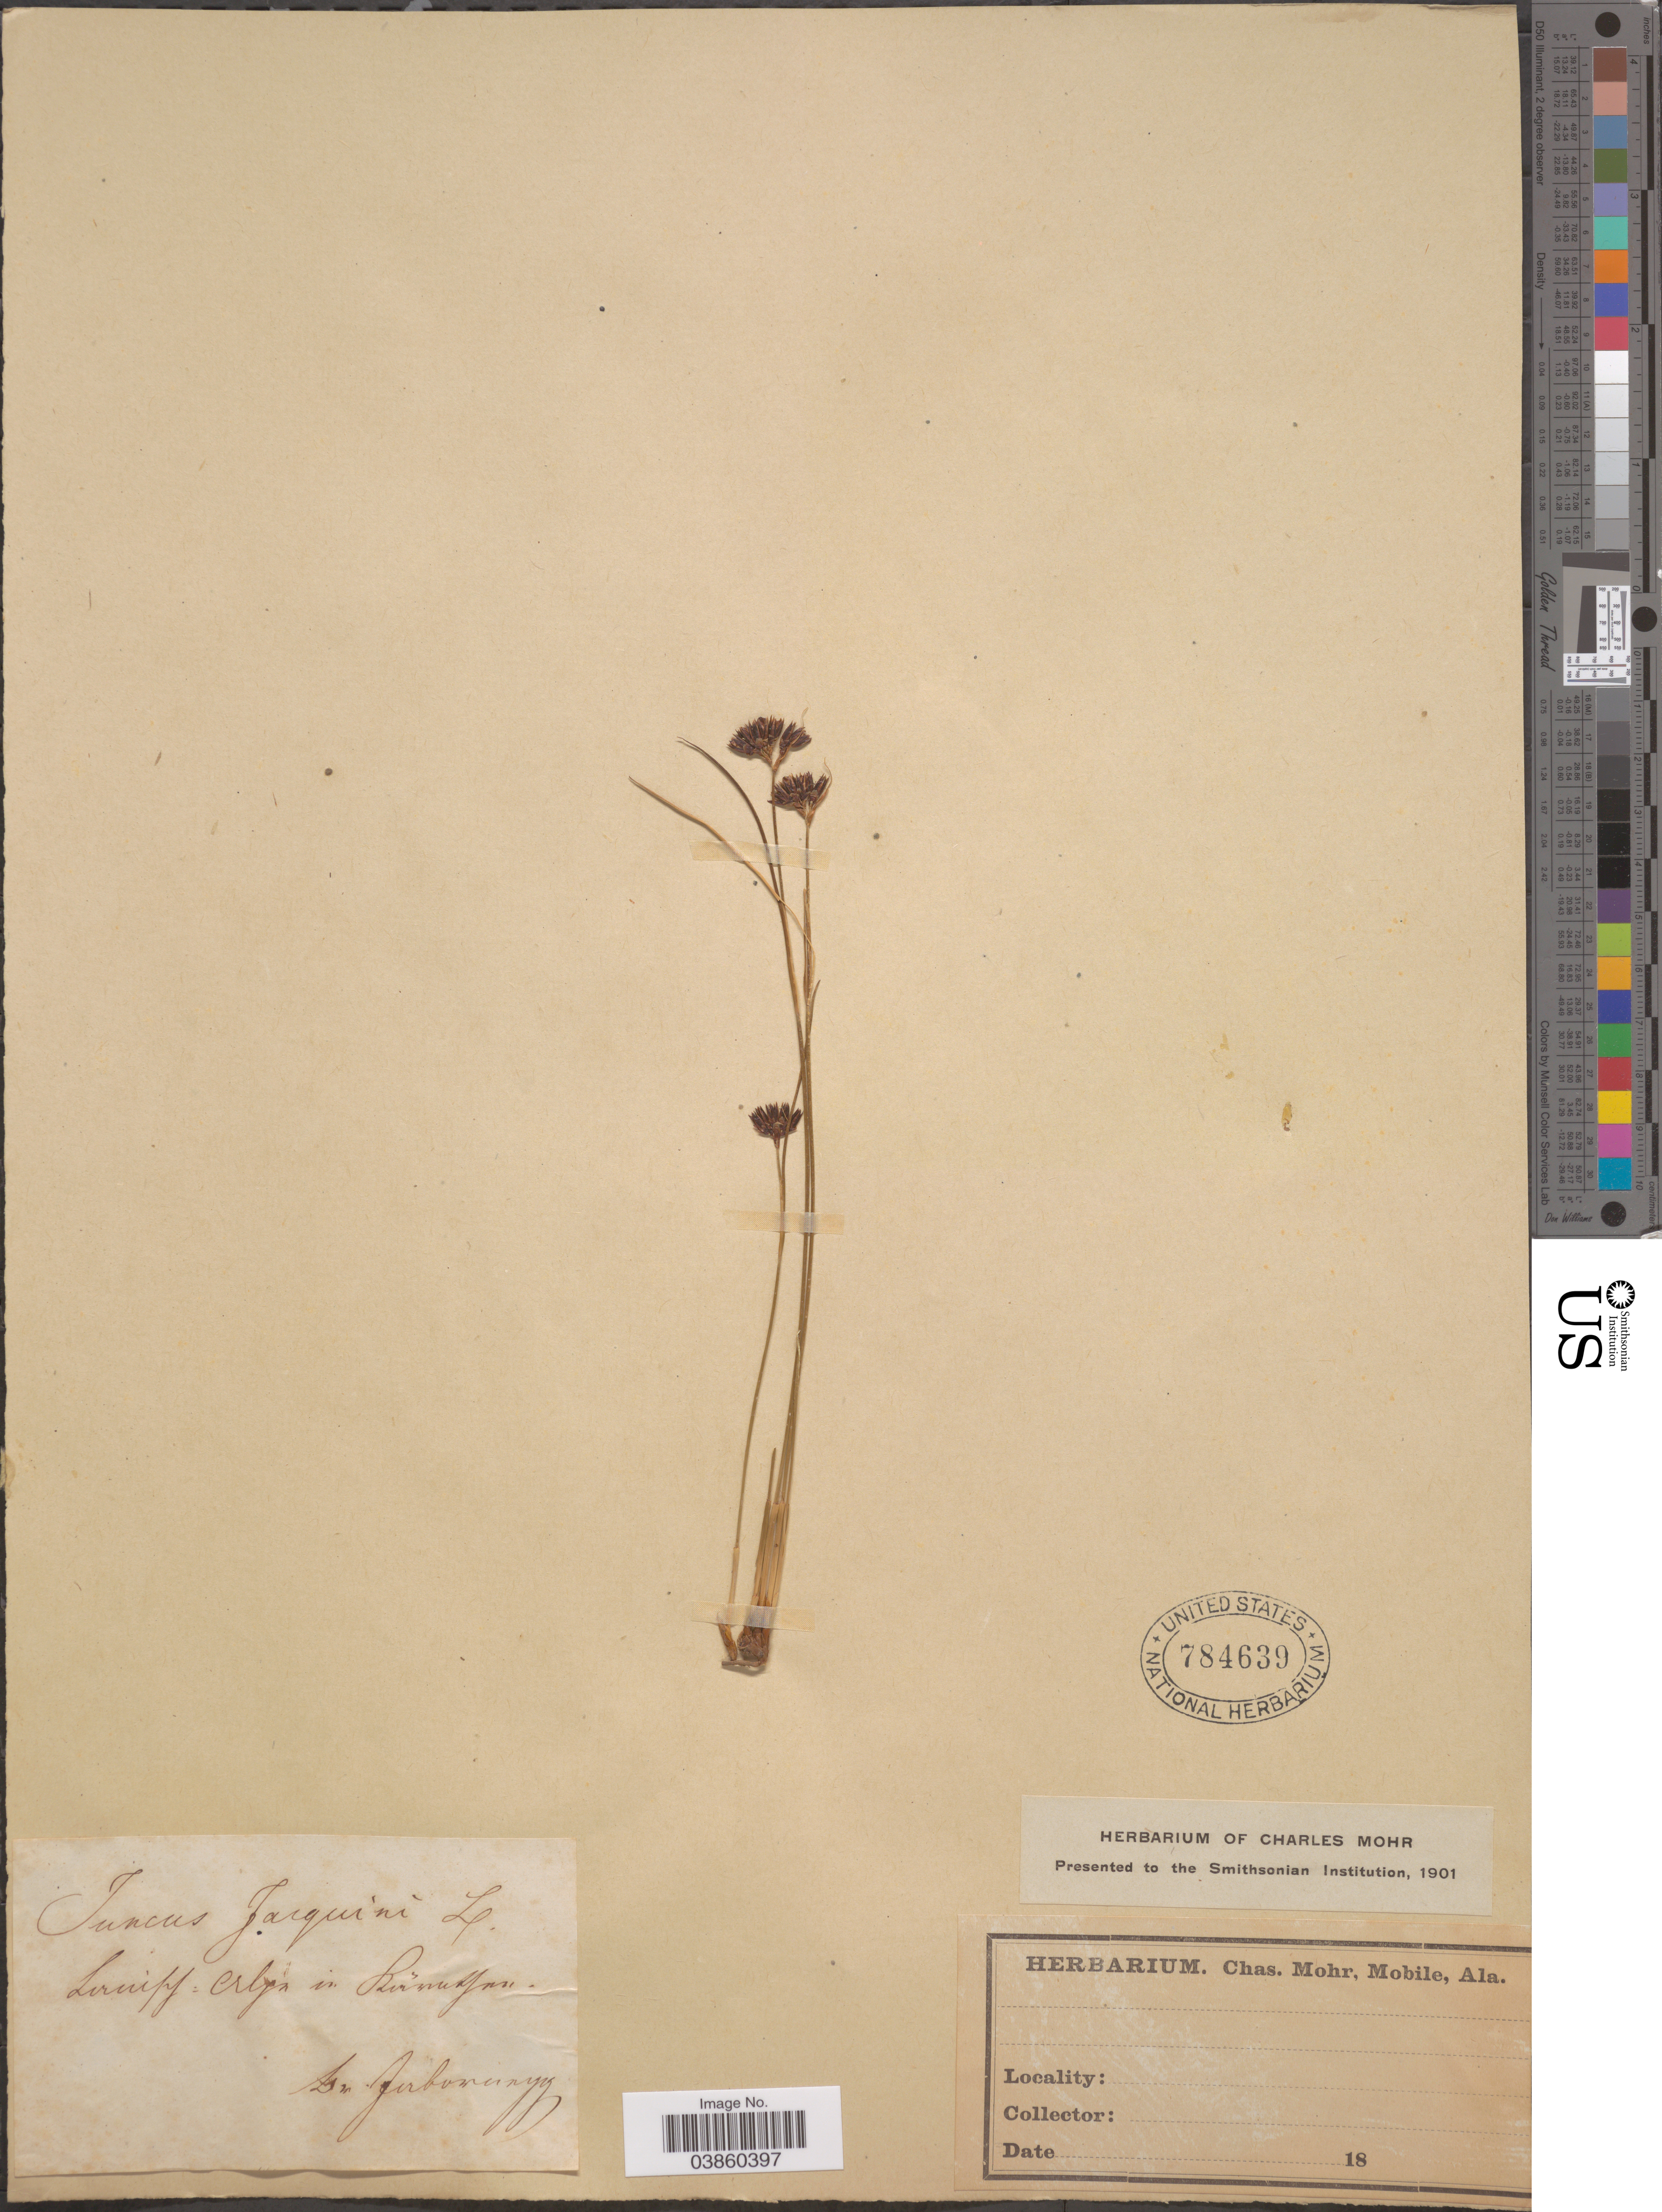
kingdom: Plantae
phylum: Tracheophyta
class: Liliopsida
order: Poales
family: Juncaceae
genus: Juncus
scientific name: Juncus jacquinii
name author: L.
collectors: Jabornegg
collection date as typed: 18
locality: Loraiff arbja in Künuffan. [interpreted]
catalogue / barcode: US 784639